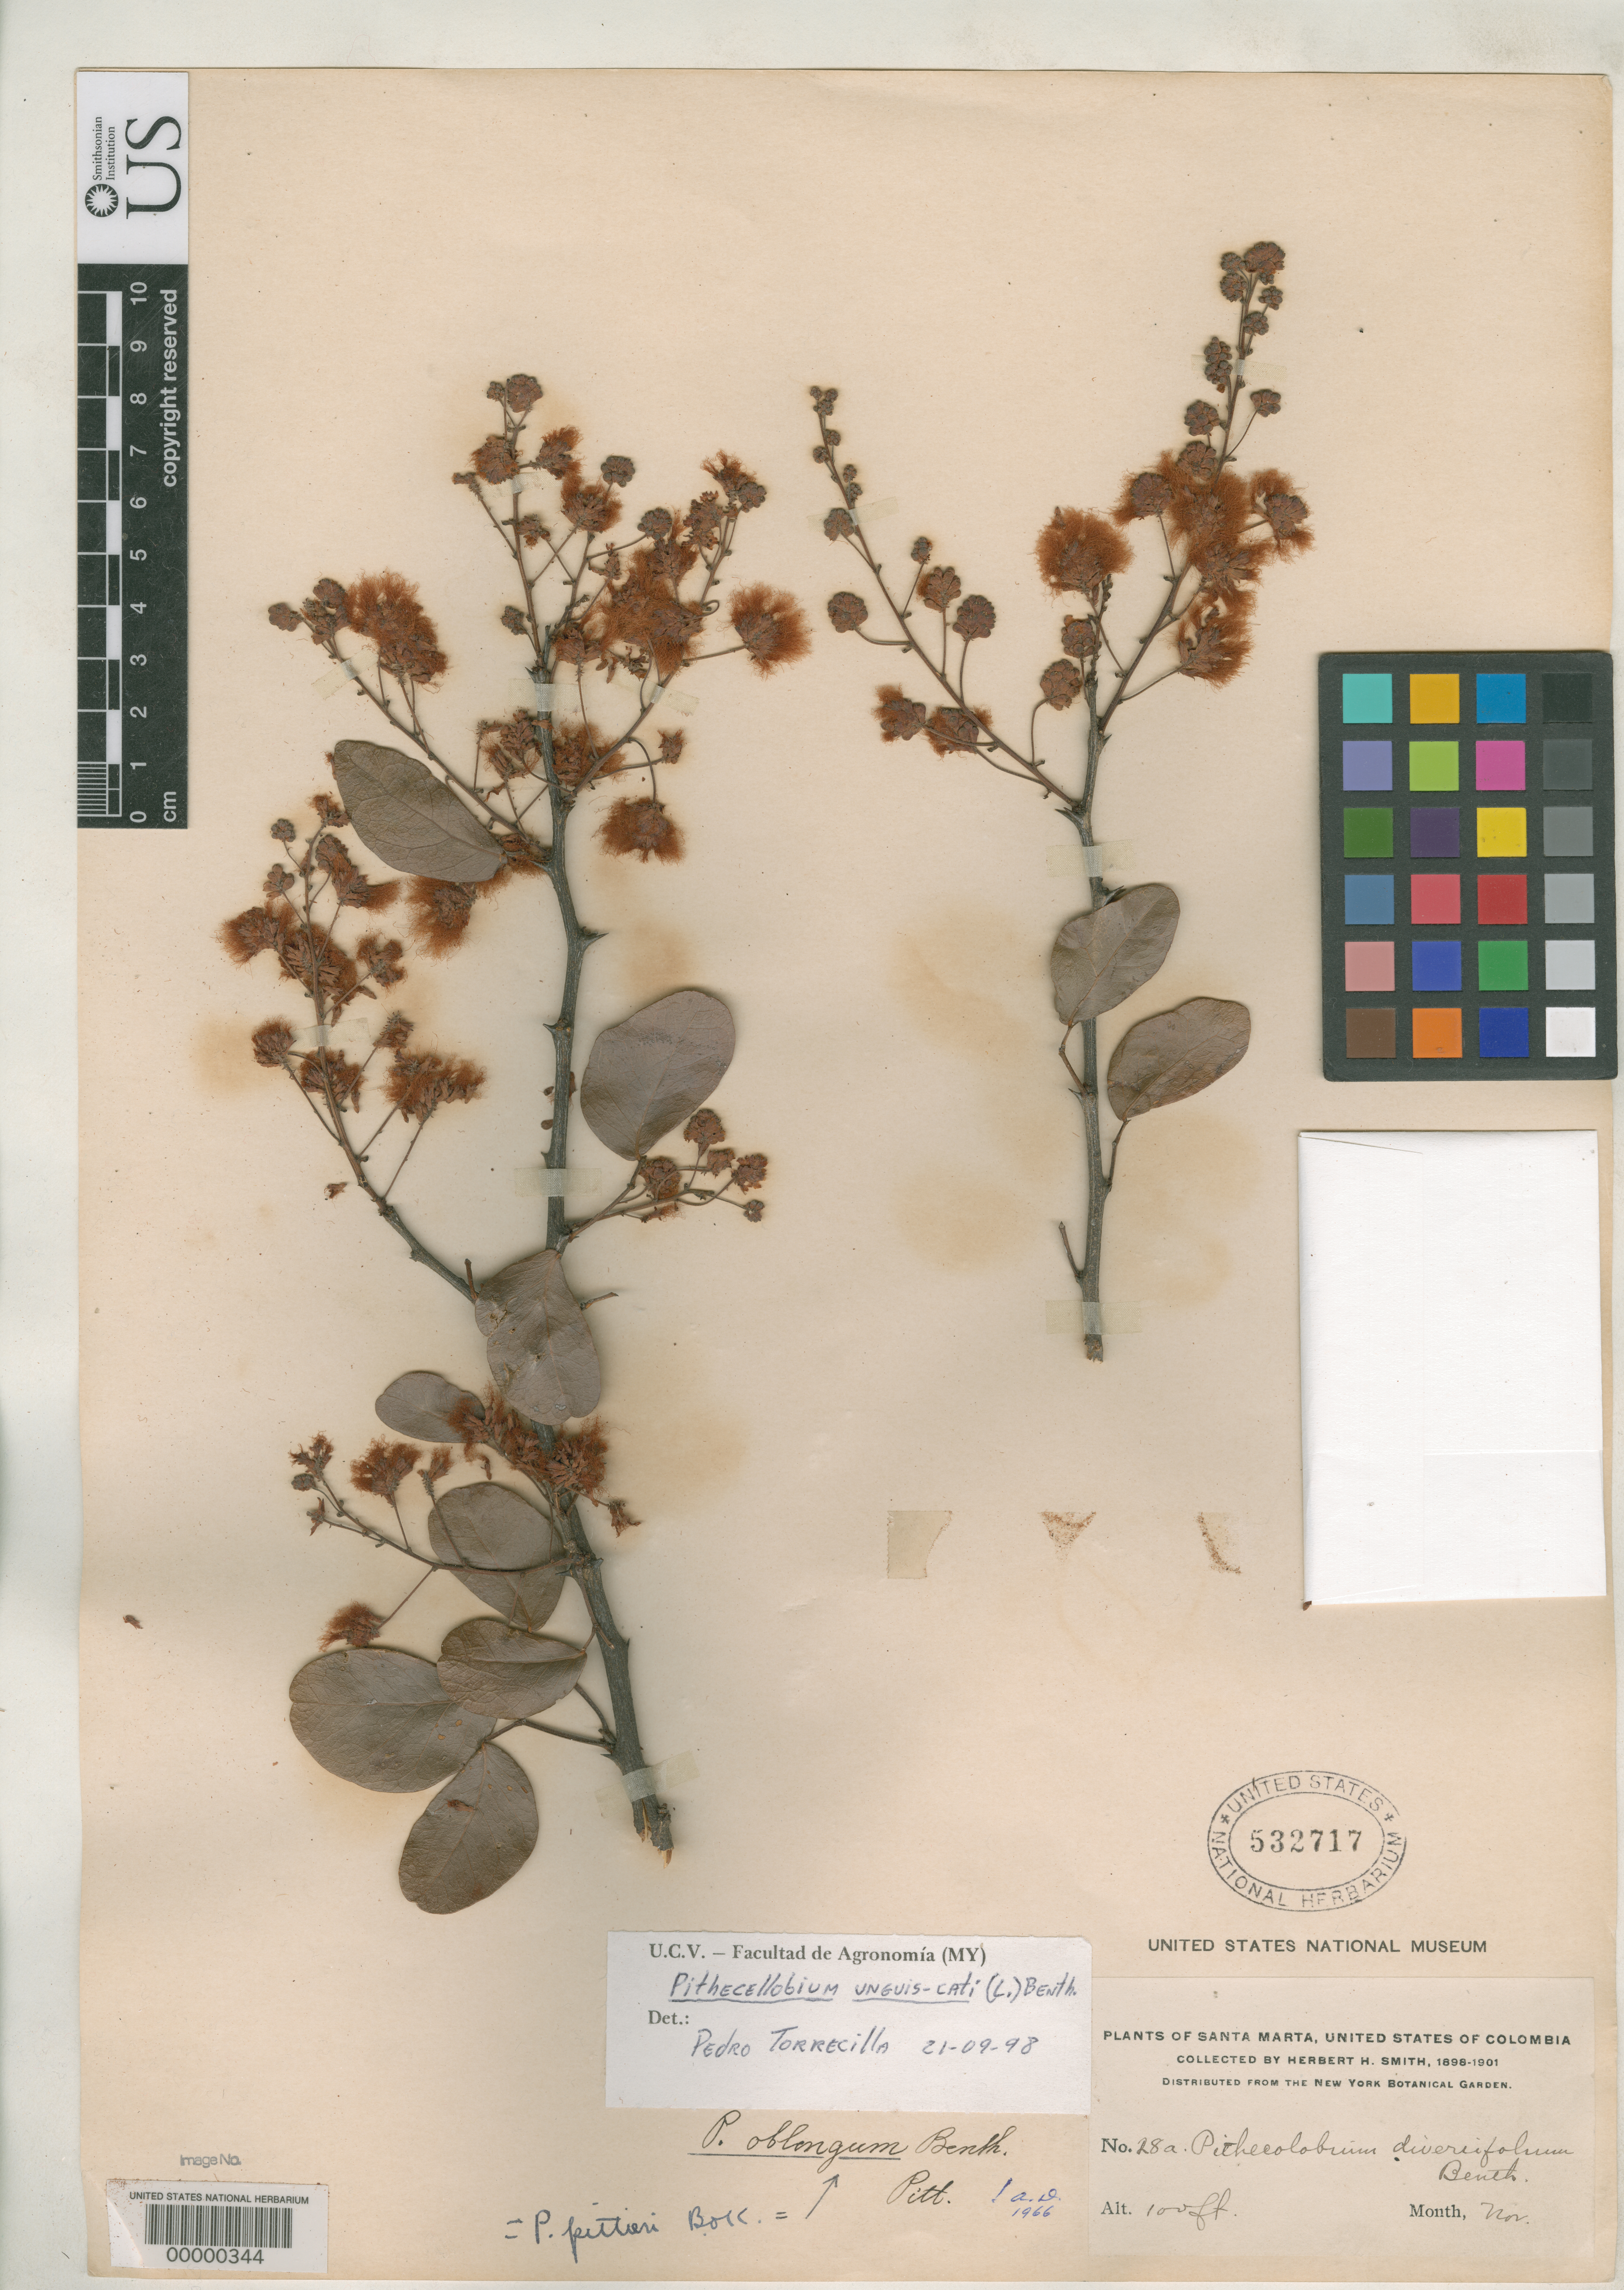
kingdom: Plantae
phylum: Tracheophyta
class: Magnoliopsida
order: Fabales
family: Fabaceae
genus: Pithecellobium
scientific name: Pithecellobium pittieri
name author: Britton & Killip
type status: Isotype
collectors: Herbert H. Smith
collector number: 28 a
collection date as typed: Nov 1898 to -- Nov 1901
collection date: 1898-11/1901-11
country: Colombia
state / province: Magdalena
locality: Santa Marta.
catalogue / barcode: US 532717